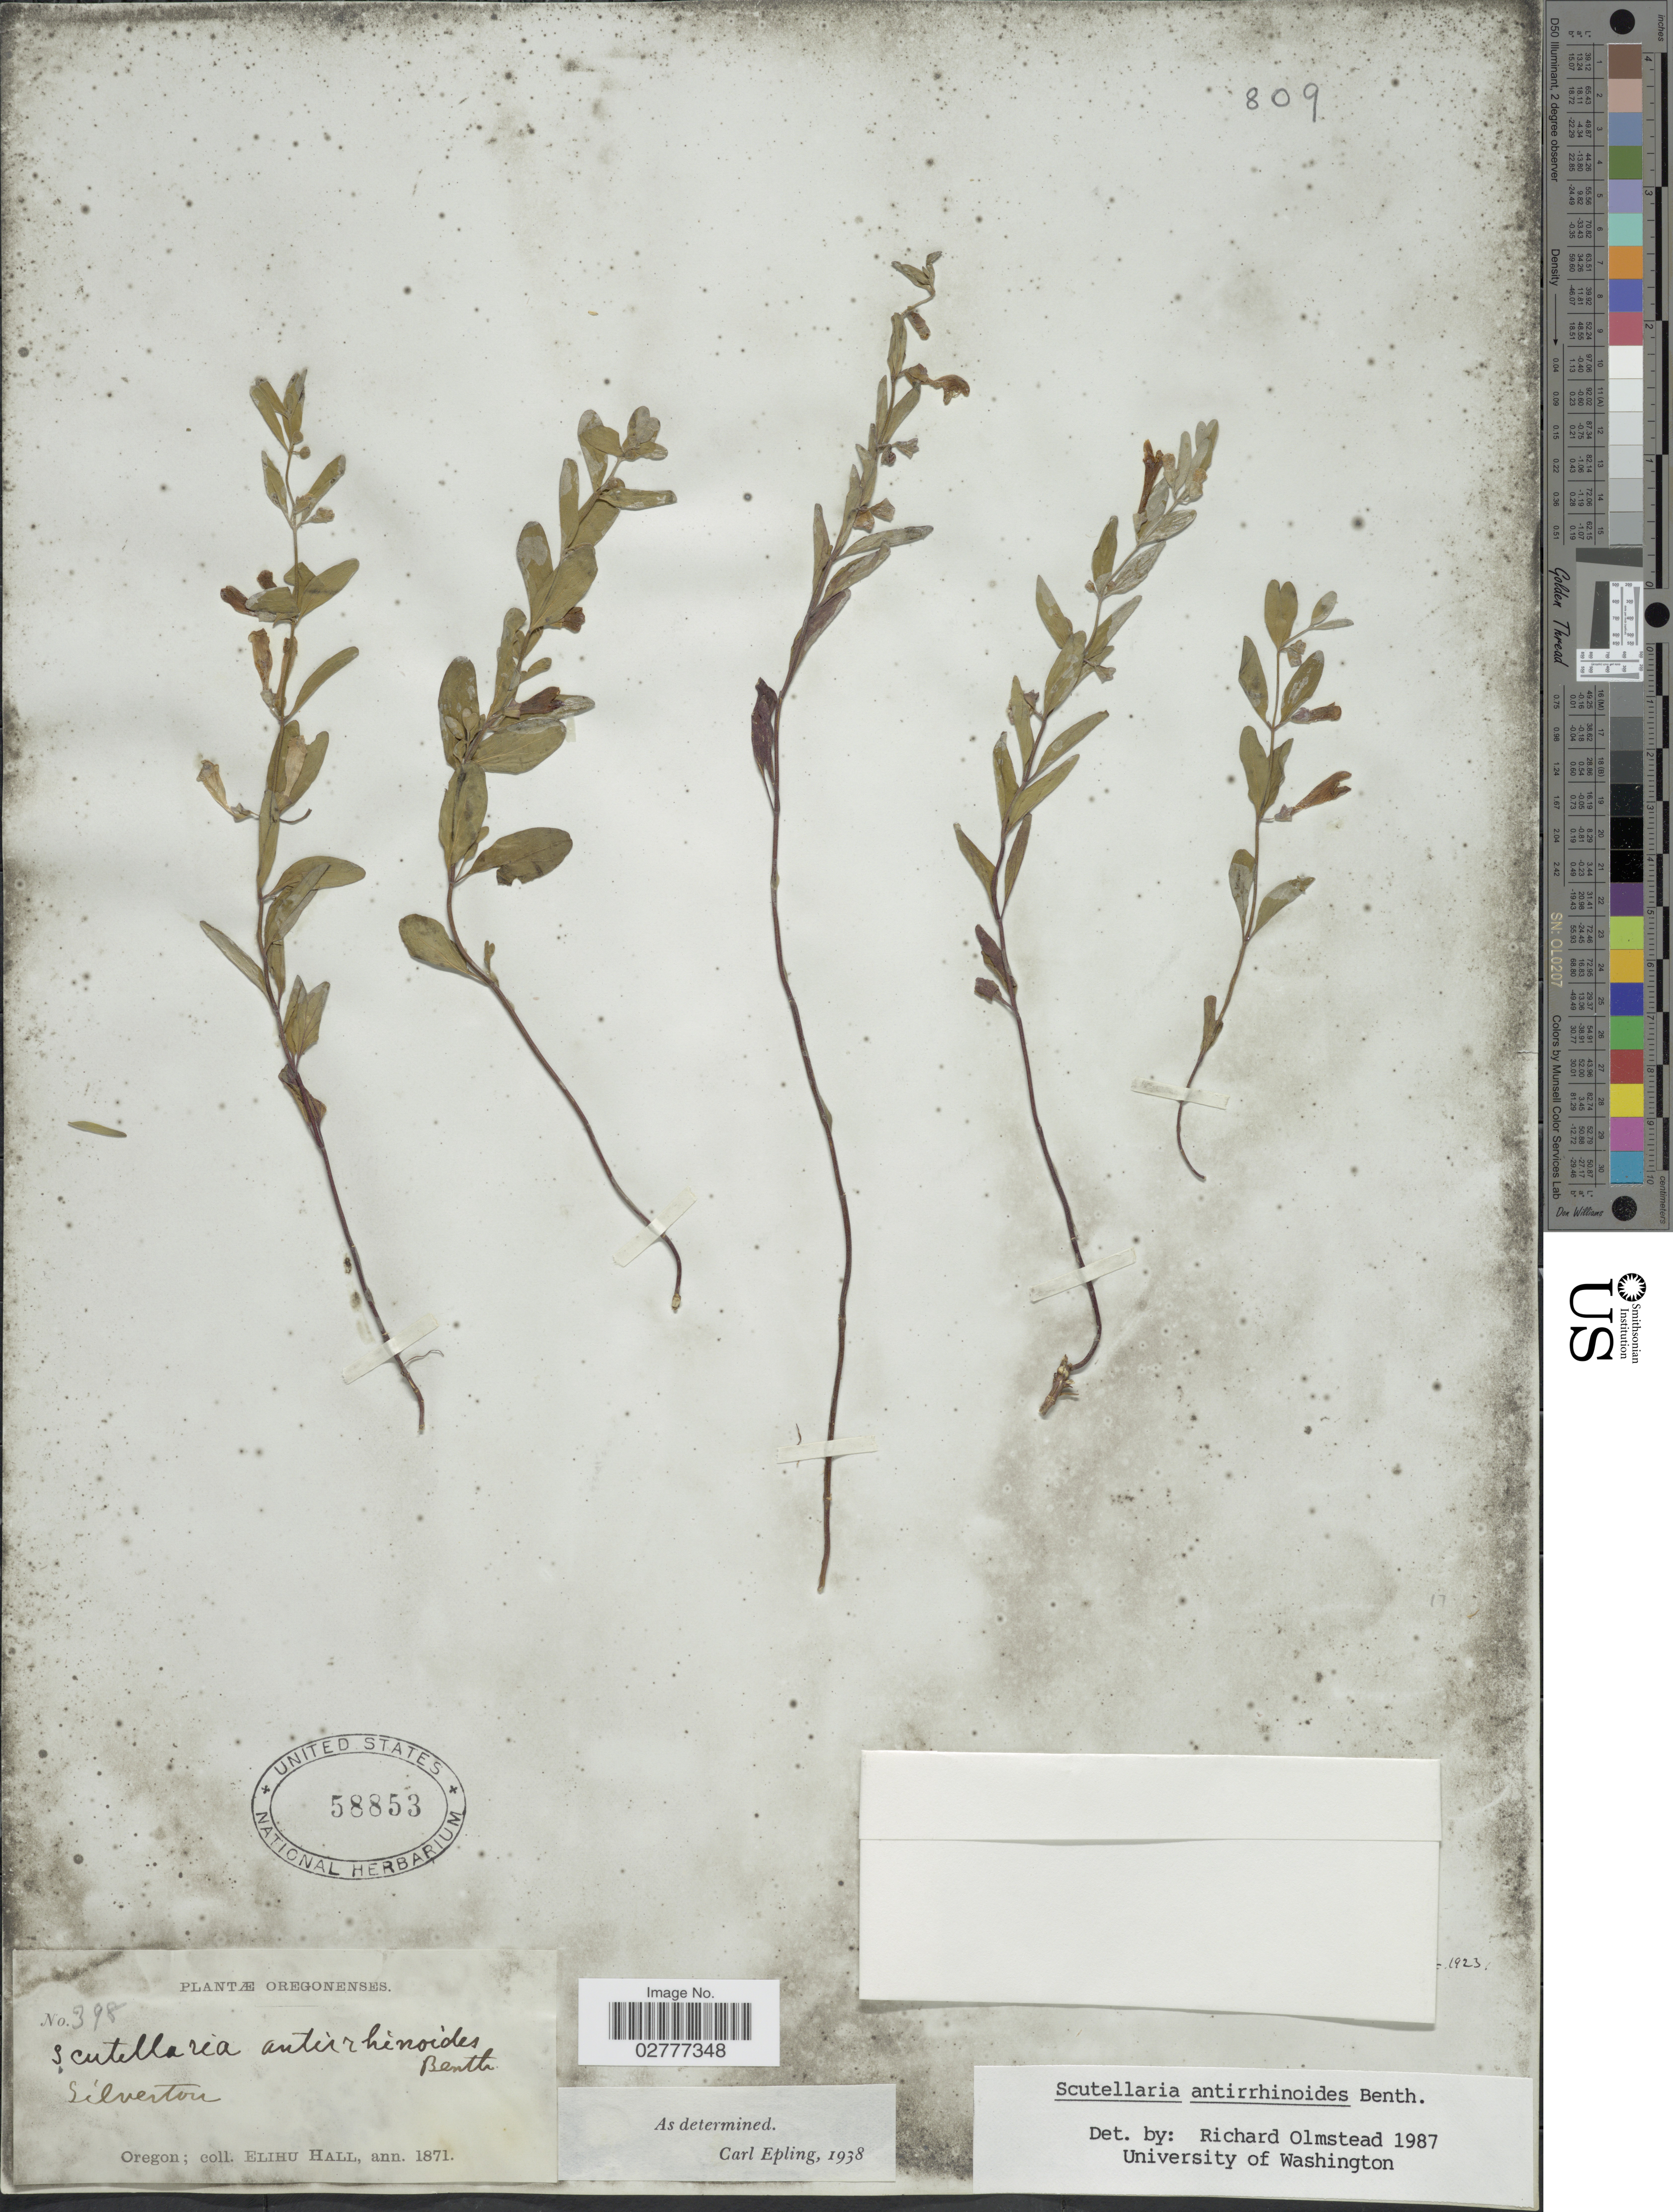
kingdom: Plantae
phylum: Tracheophyta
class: Magnoliopsida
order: Lamiales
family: Lamiaceae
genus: Scutellaria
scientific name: Scutellaria antirrhinoides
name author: Benth.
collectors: E. Hall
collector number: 398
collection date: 1871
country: United States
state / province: Oregon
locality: Silverton.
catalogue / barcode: US 58853